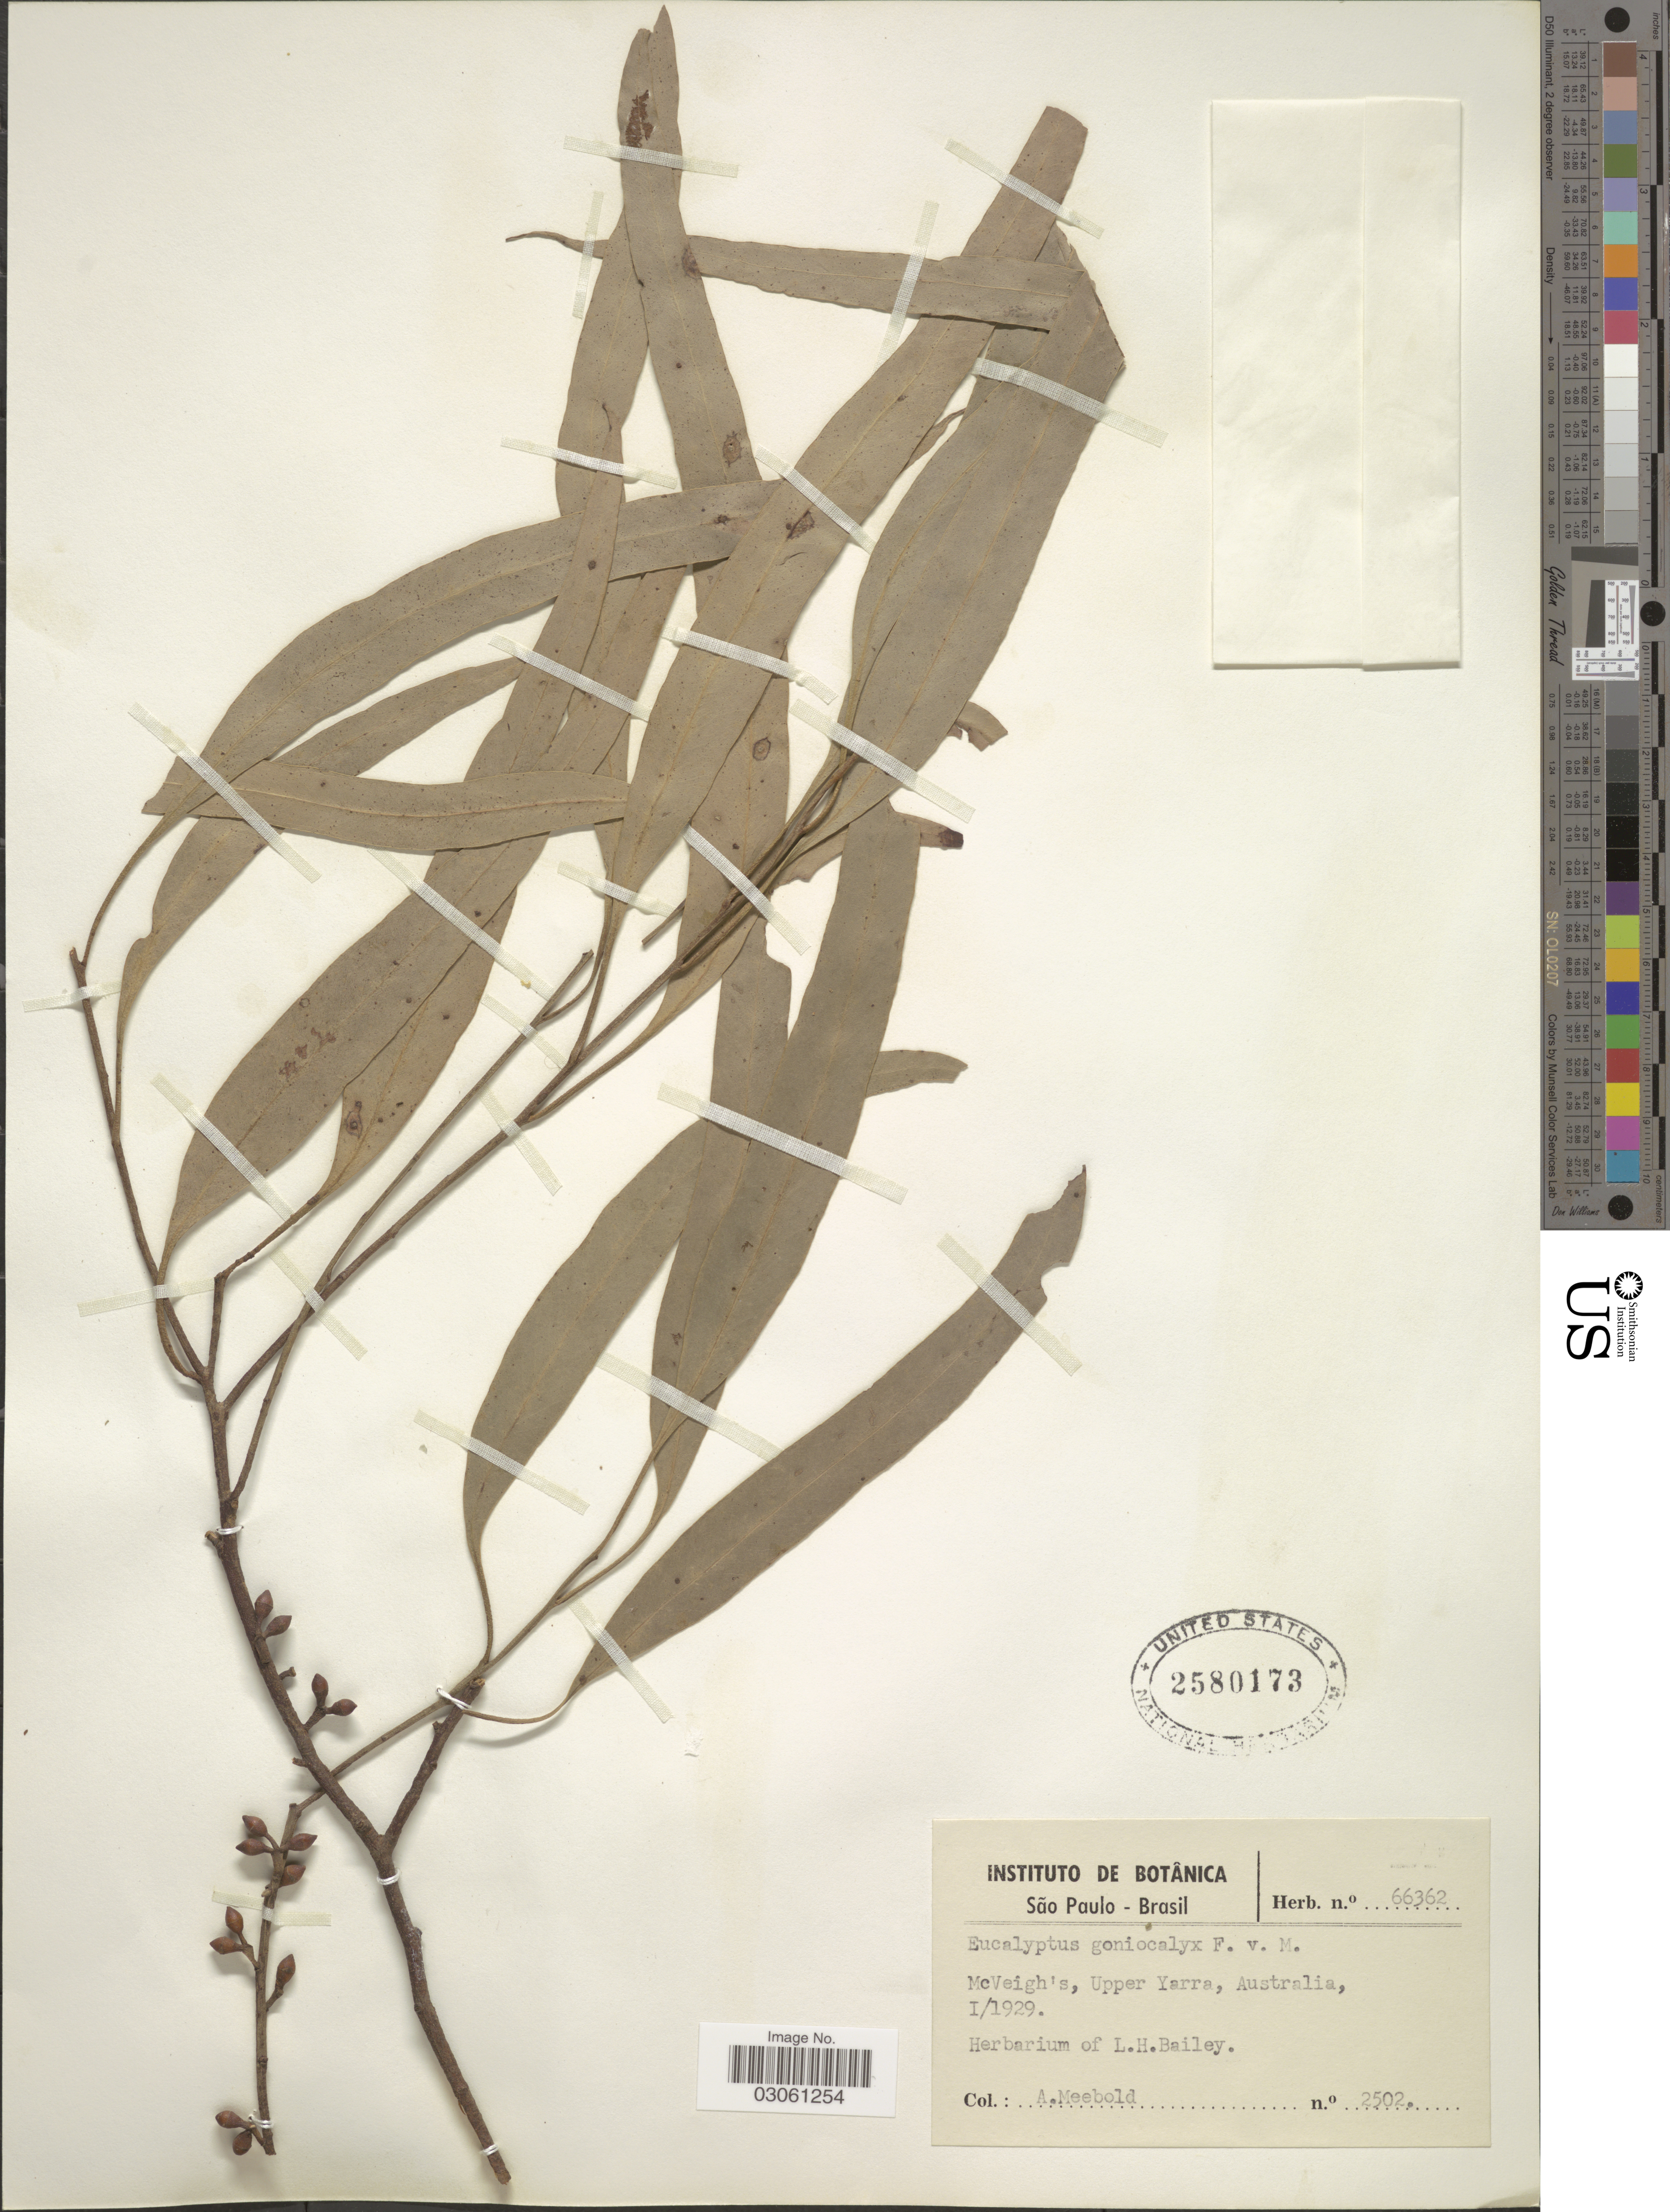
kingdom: Plantae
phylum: Tracheophyta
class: Magnoliopsida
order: Myrtales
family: Myrtaceae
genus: Eucalyptus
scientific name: Eucalyptus goniocalyx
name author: F. Muell. ex Miq.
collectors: A. Meebold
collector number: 2502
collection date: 1929-01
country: Australia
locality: McVeigh's, Upper Yarra.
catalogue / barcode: US 2580173